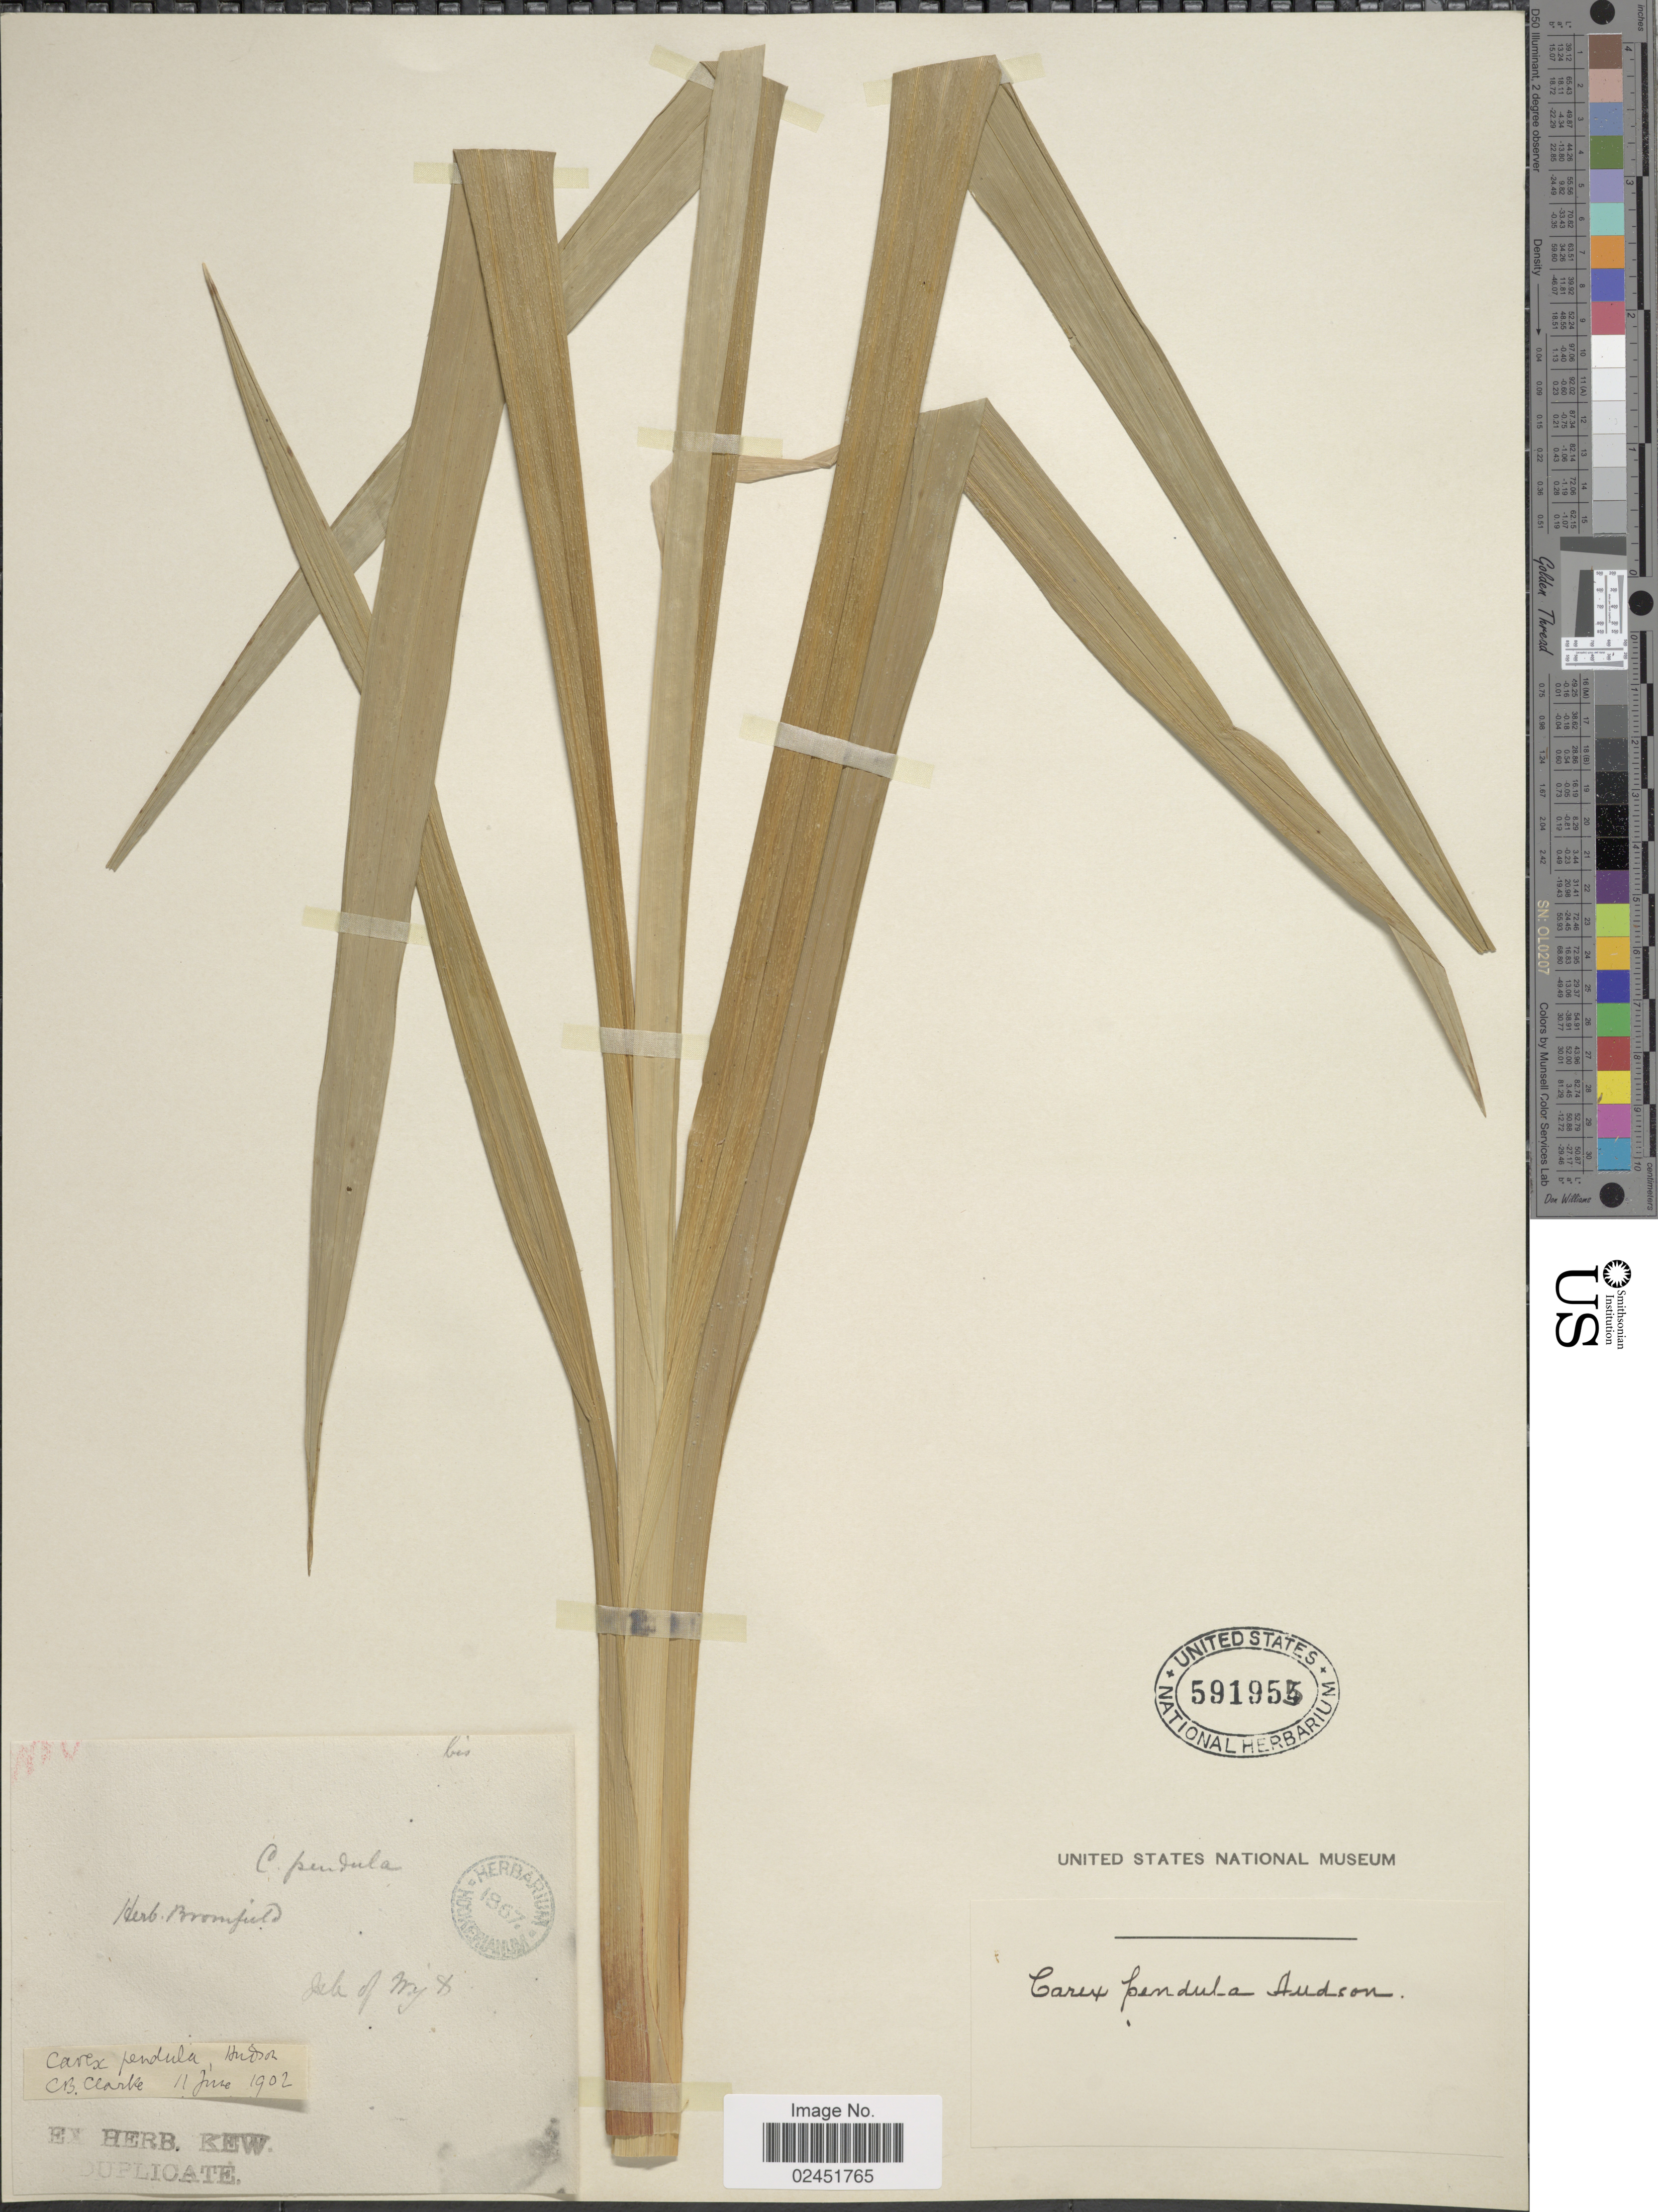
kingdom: Plantae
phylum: Tracheophyta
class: Liliopsida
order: Poales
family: Cyperaceae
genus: Carex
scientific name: Carex pendula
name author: Huds.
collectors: Herb. Bromfield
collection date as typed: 11 Jun 1902 is date of determination by C.B. Clarke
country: United Kingdom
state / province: England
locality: Isle of Wight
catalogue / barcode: US 591955